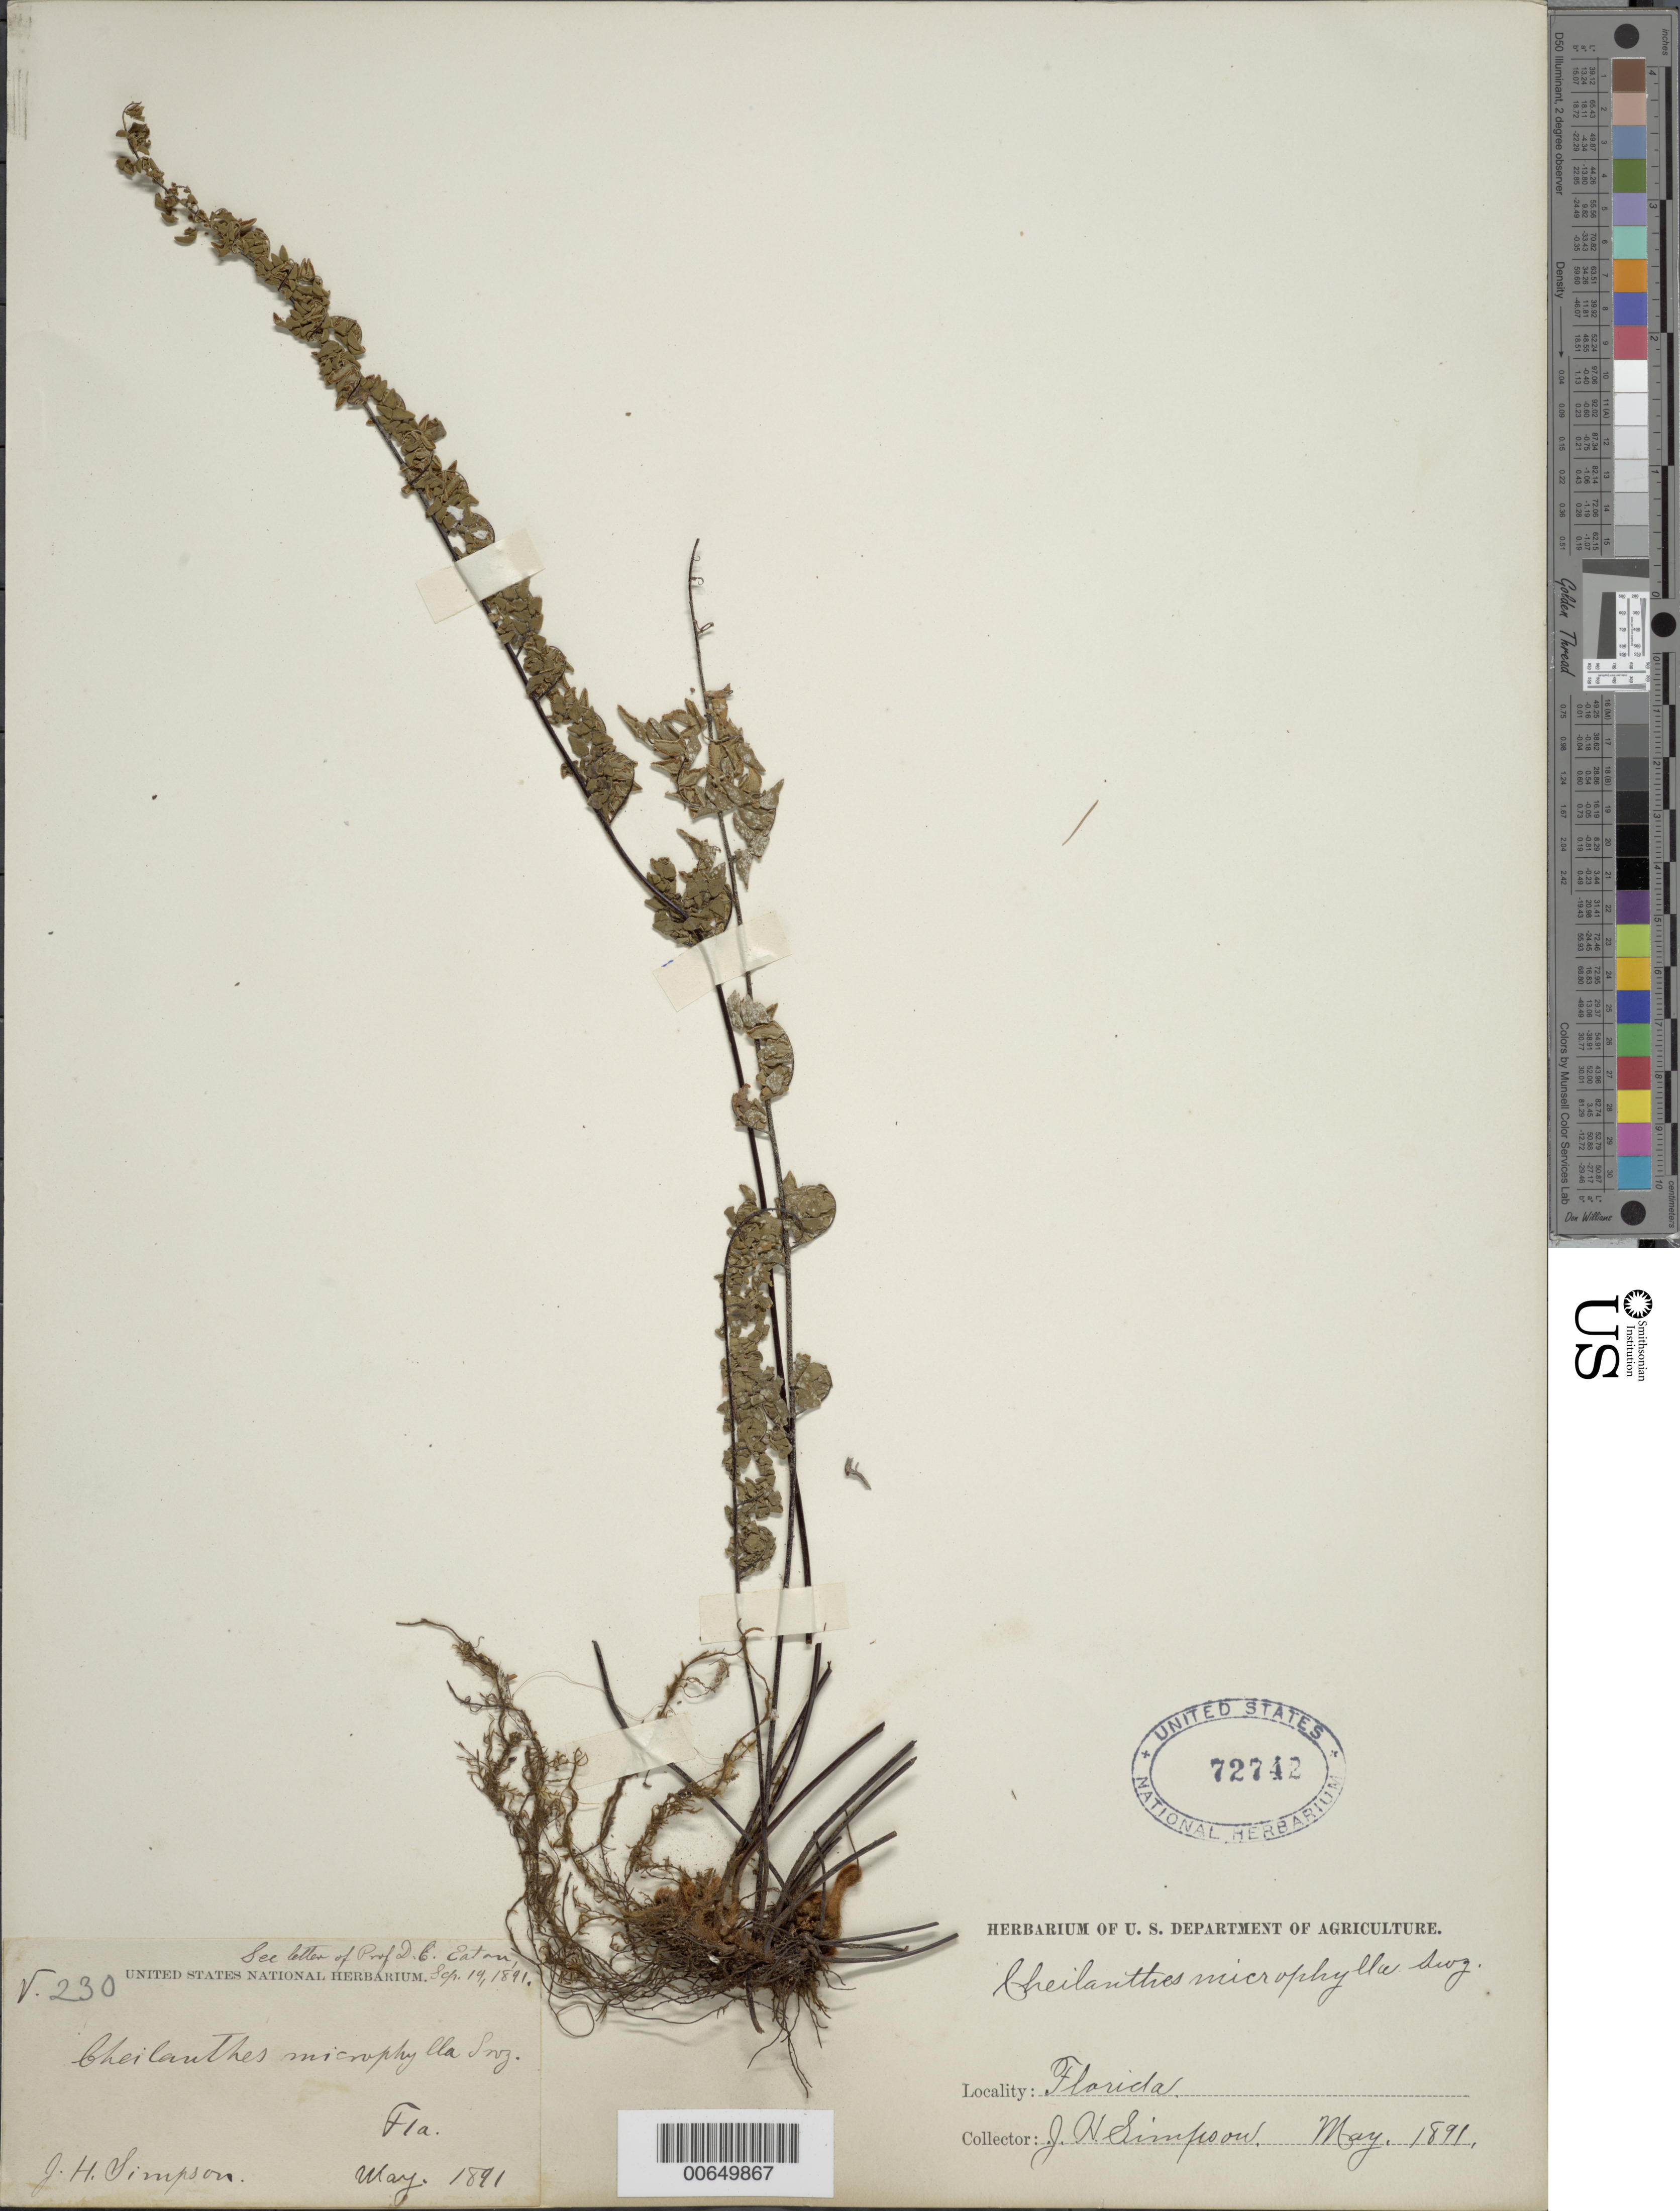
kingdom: Plantae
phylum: Tracheophyta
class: Polypodiopsida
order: Polypodiales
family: Pteridaceae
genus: Myriopteris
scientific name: Myriopteris microphylla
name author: (Sw.) Grusz & Windham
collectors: J. H. Simpson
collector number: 231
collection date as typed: May 1891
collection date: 1891-05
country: United States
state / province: Florida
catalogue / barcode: US 72742